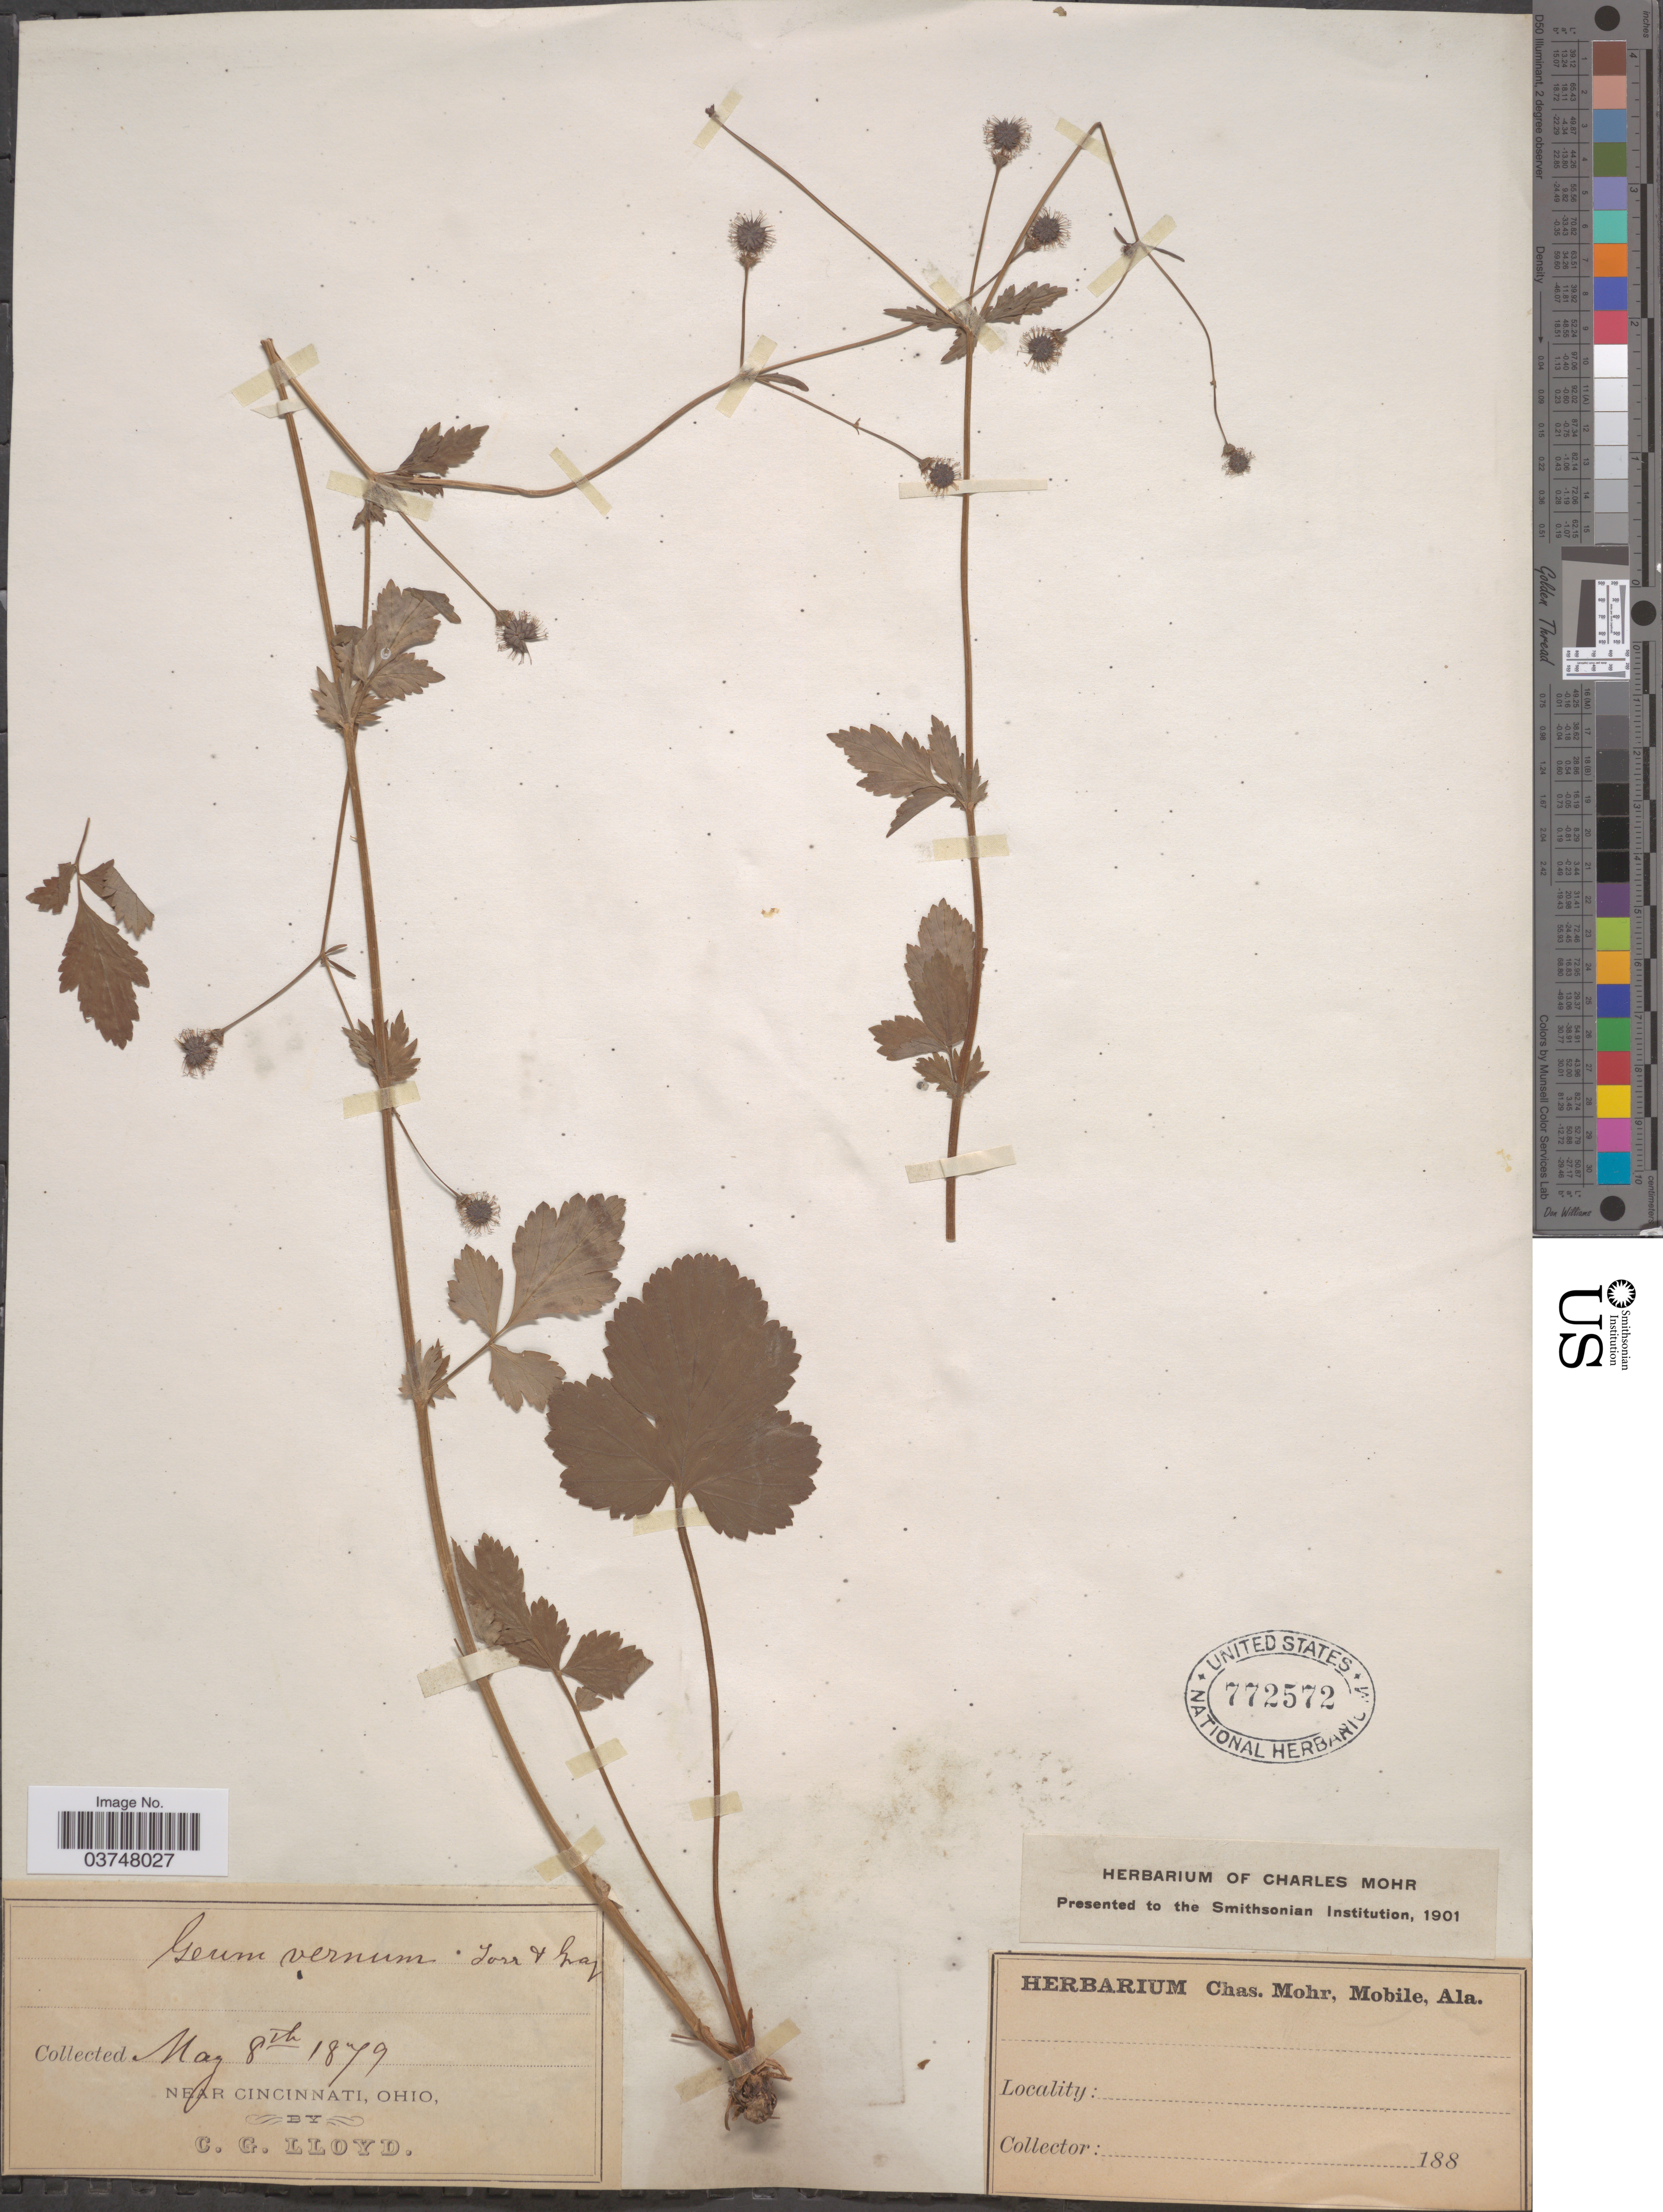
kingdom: Plantae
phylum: Tracheophyta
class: Magnoliopsida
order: Rosales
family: Rosaceae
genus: Geum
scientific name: Geum vernum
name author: (Raf.) Torr. & A. Gray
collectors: C. G. Lloyd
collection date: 1879-05-08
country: United States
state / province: Ohio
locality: Near Cincinnati.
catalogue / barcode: US 772572